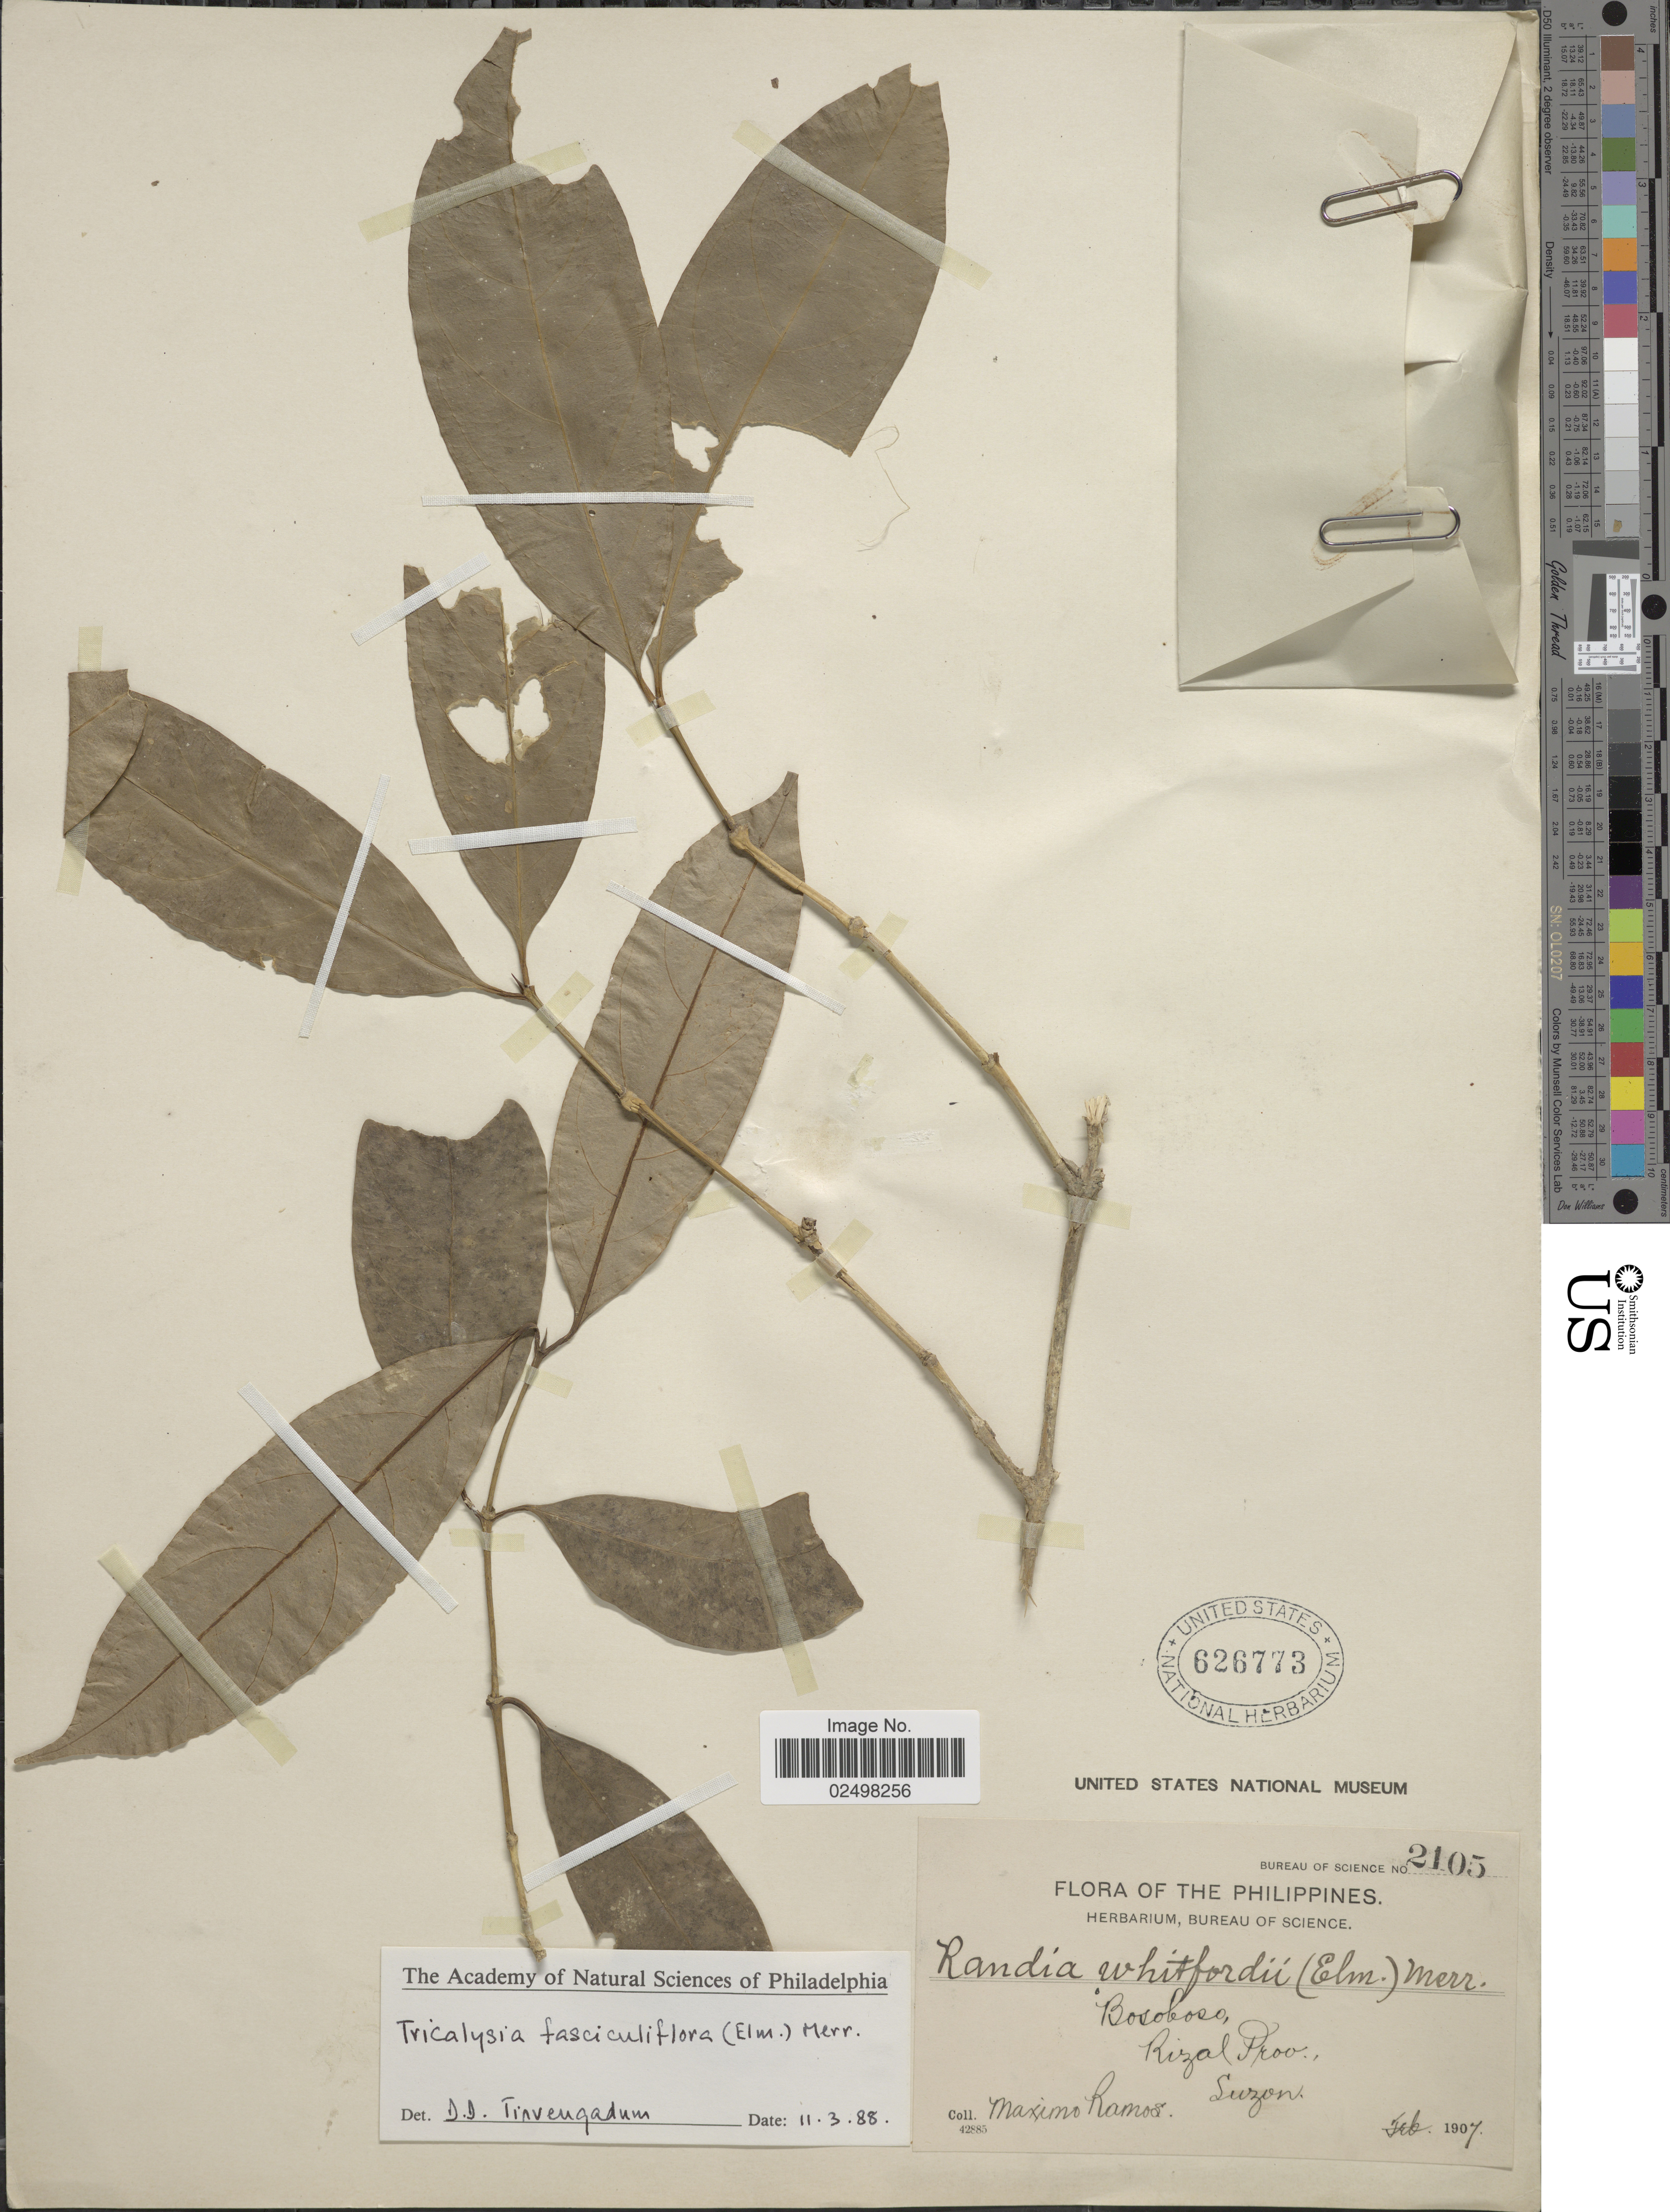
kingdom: Plantae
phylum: Tracheophyta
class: Magnoliopsida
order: Gentianales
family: Rubiaceae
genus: Tricalysia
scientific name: Tricalysia fasciculiflora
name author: (Elmer) Merr.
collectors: M. Ramos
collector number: Bureau of Science 2105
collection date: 1907-02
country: Philippines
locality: Bosoboso Rizal Prov. Luzon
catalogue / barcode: US 626773